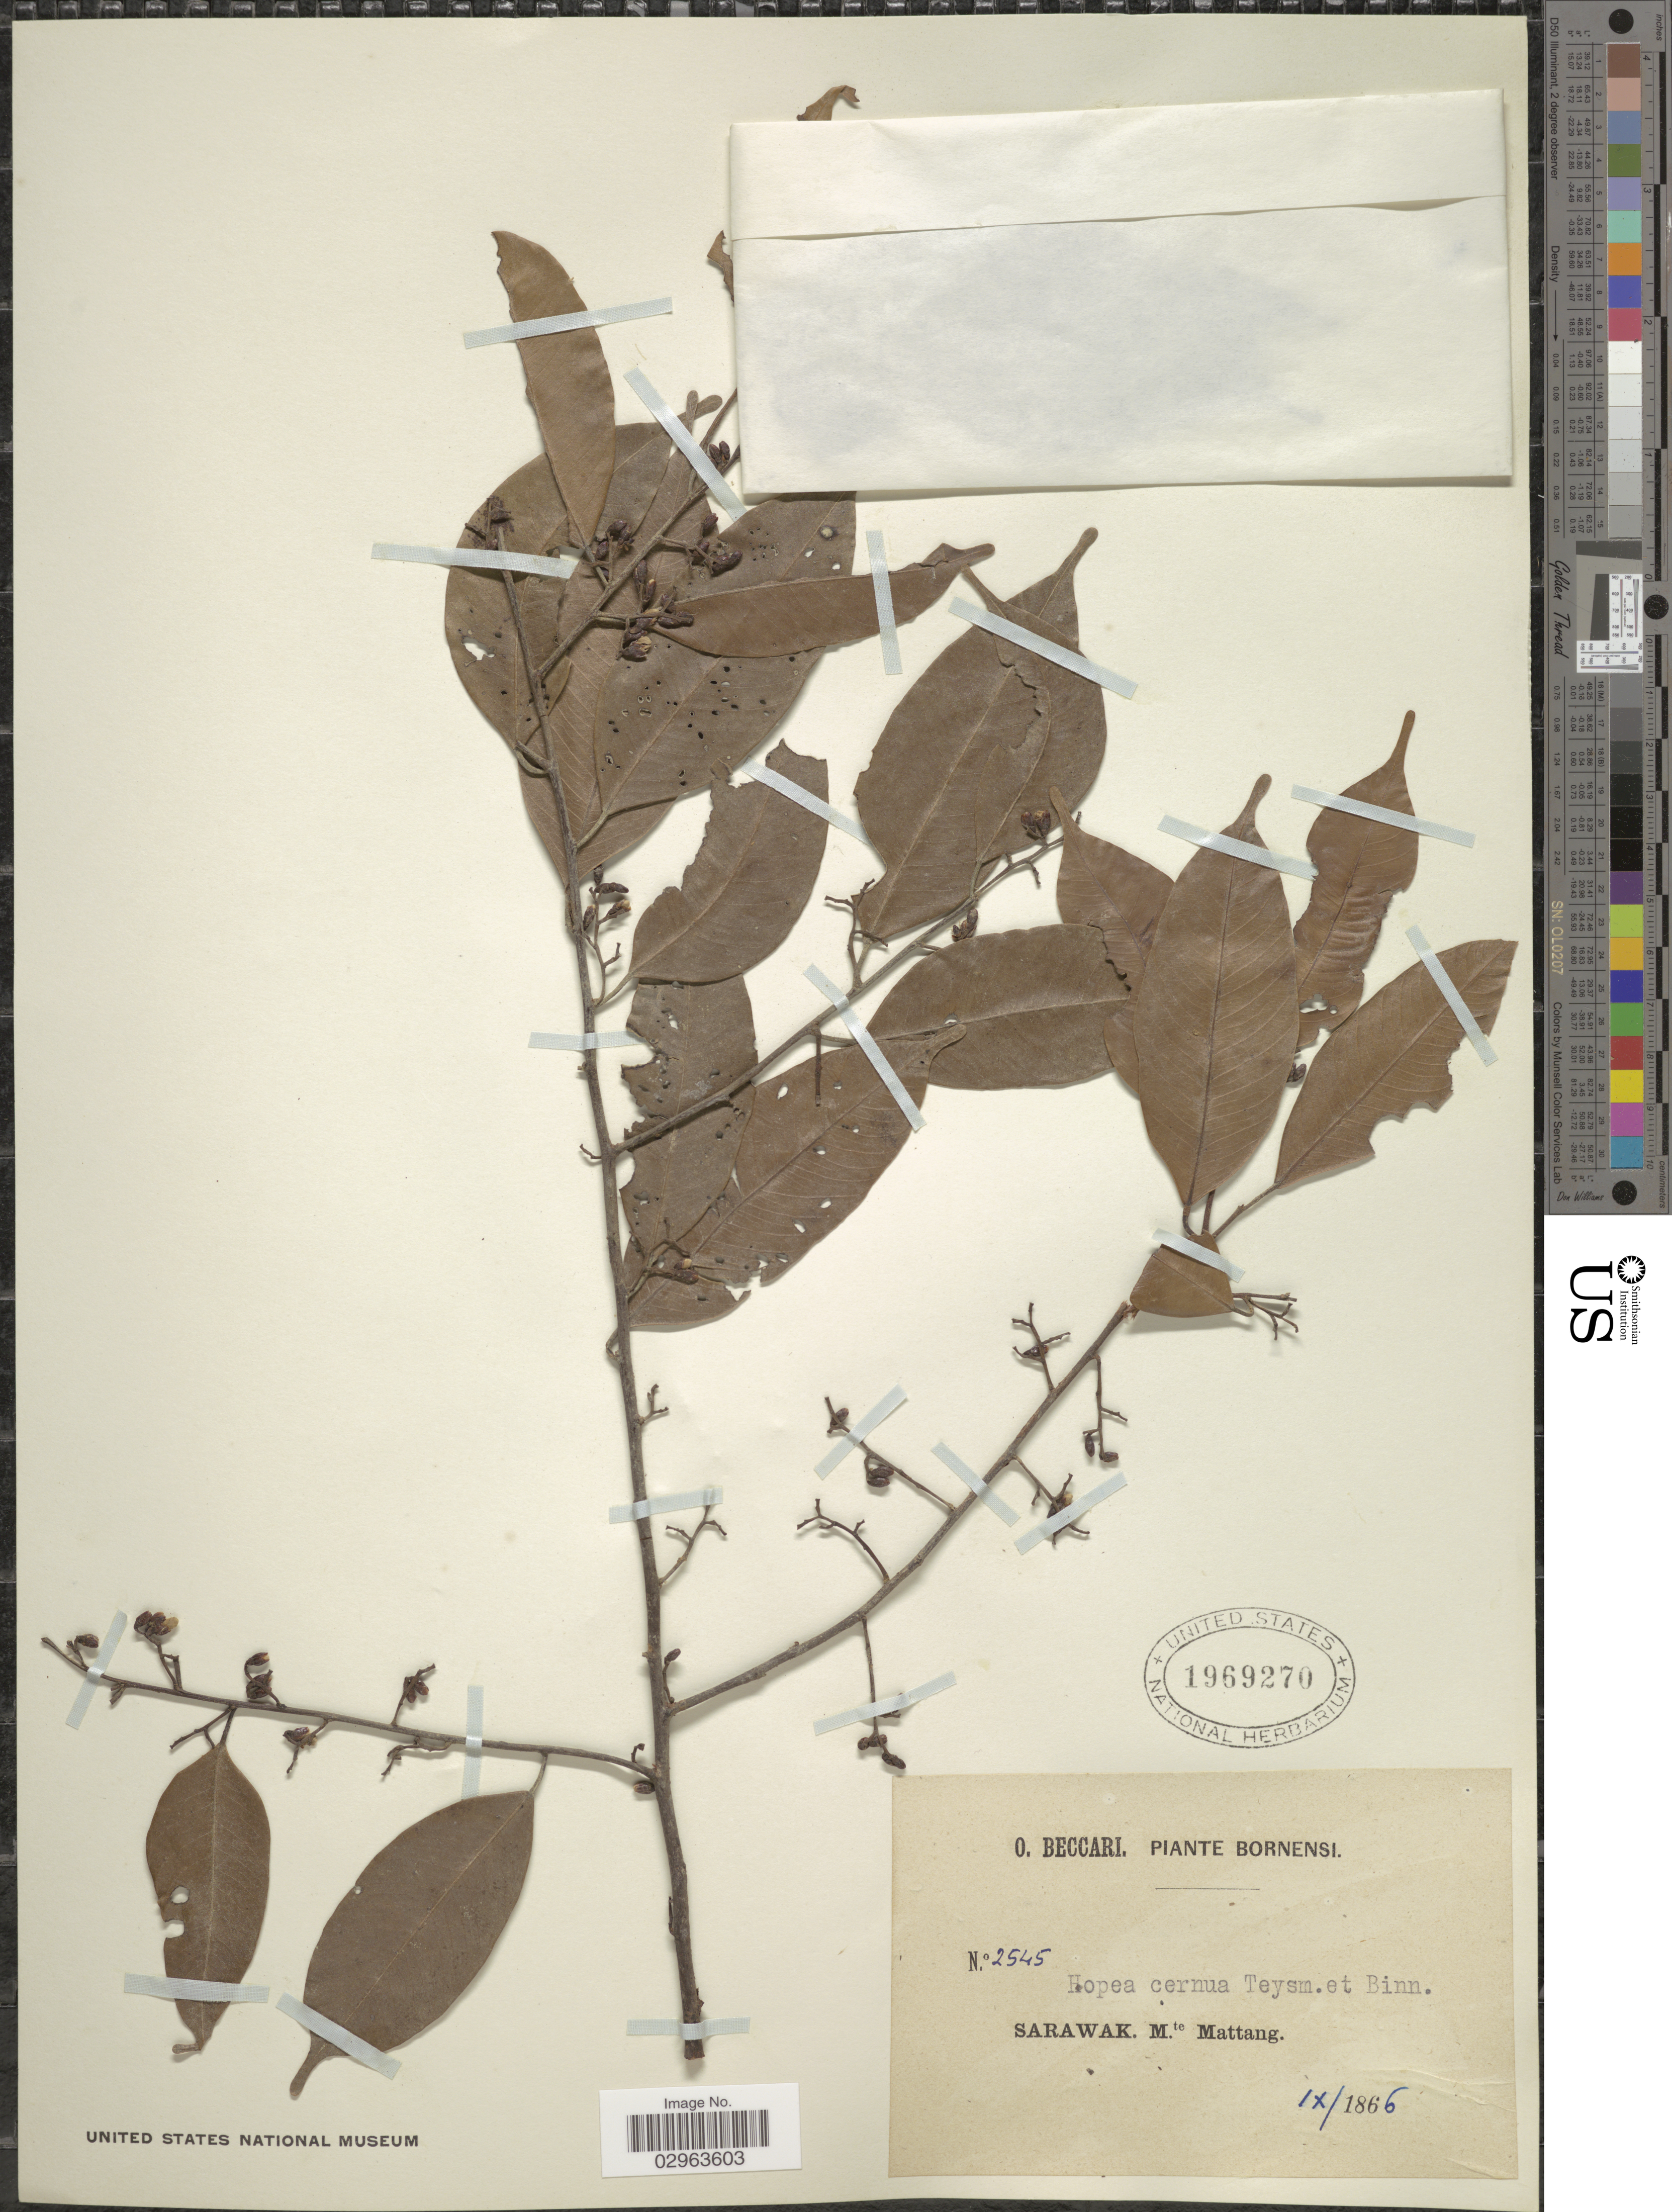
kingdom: Plantae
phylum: Tracheophyta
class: Magnoliopsida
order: Malvales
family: Dipterocarpaceae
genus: Hopea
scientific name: Hopea cernua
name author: Teijsm. & Binn.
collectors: O. Beccari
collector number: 2545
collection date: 1866-09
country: Malaysia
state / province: Sarawak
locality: M te Mattang.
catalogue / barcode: US 1969270